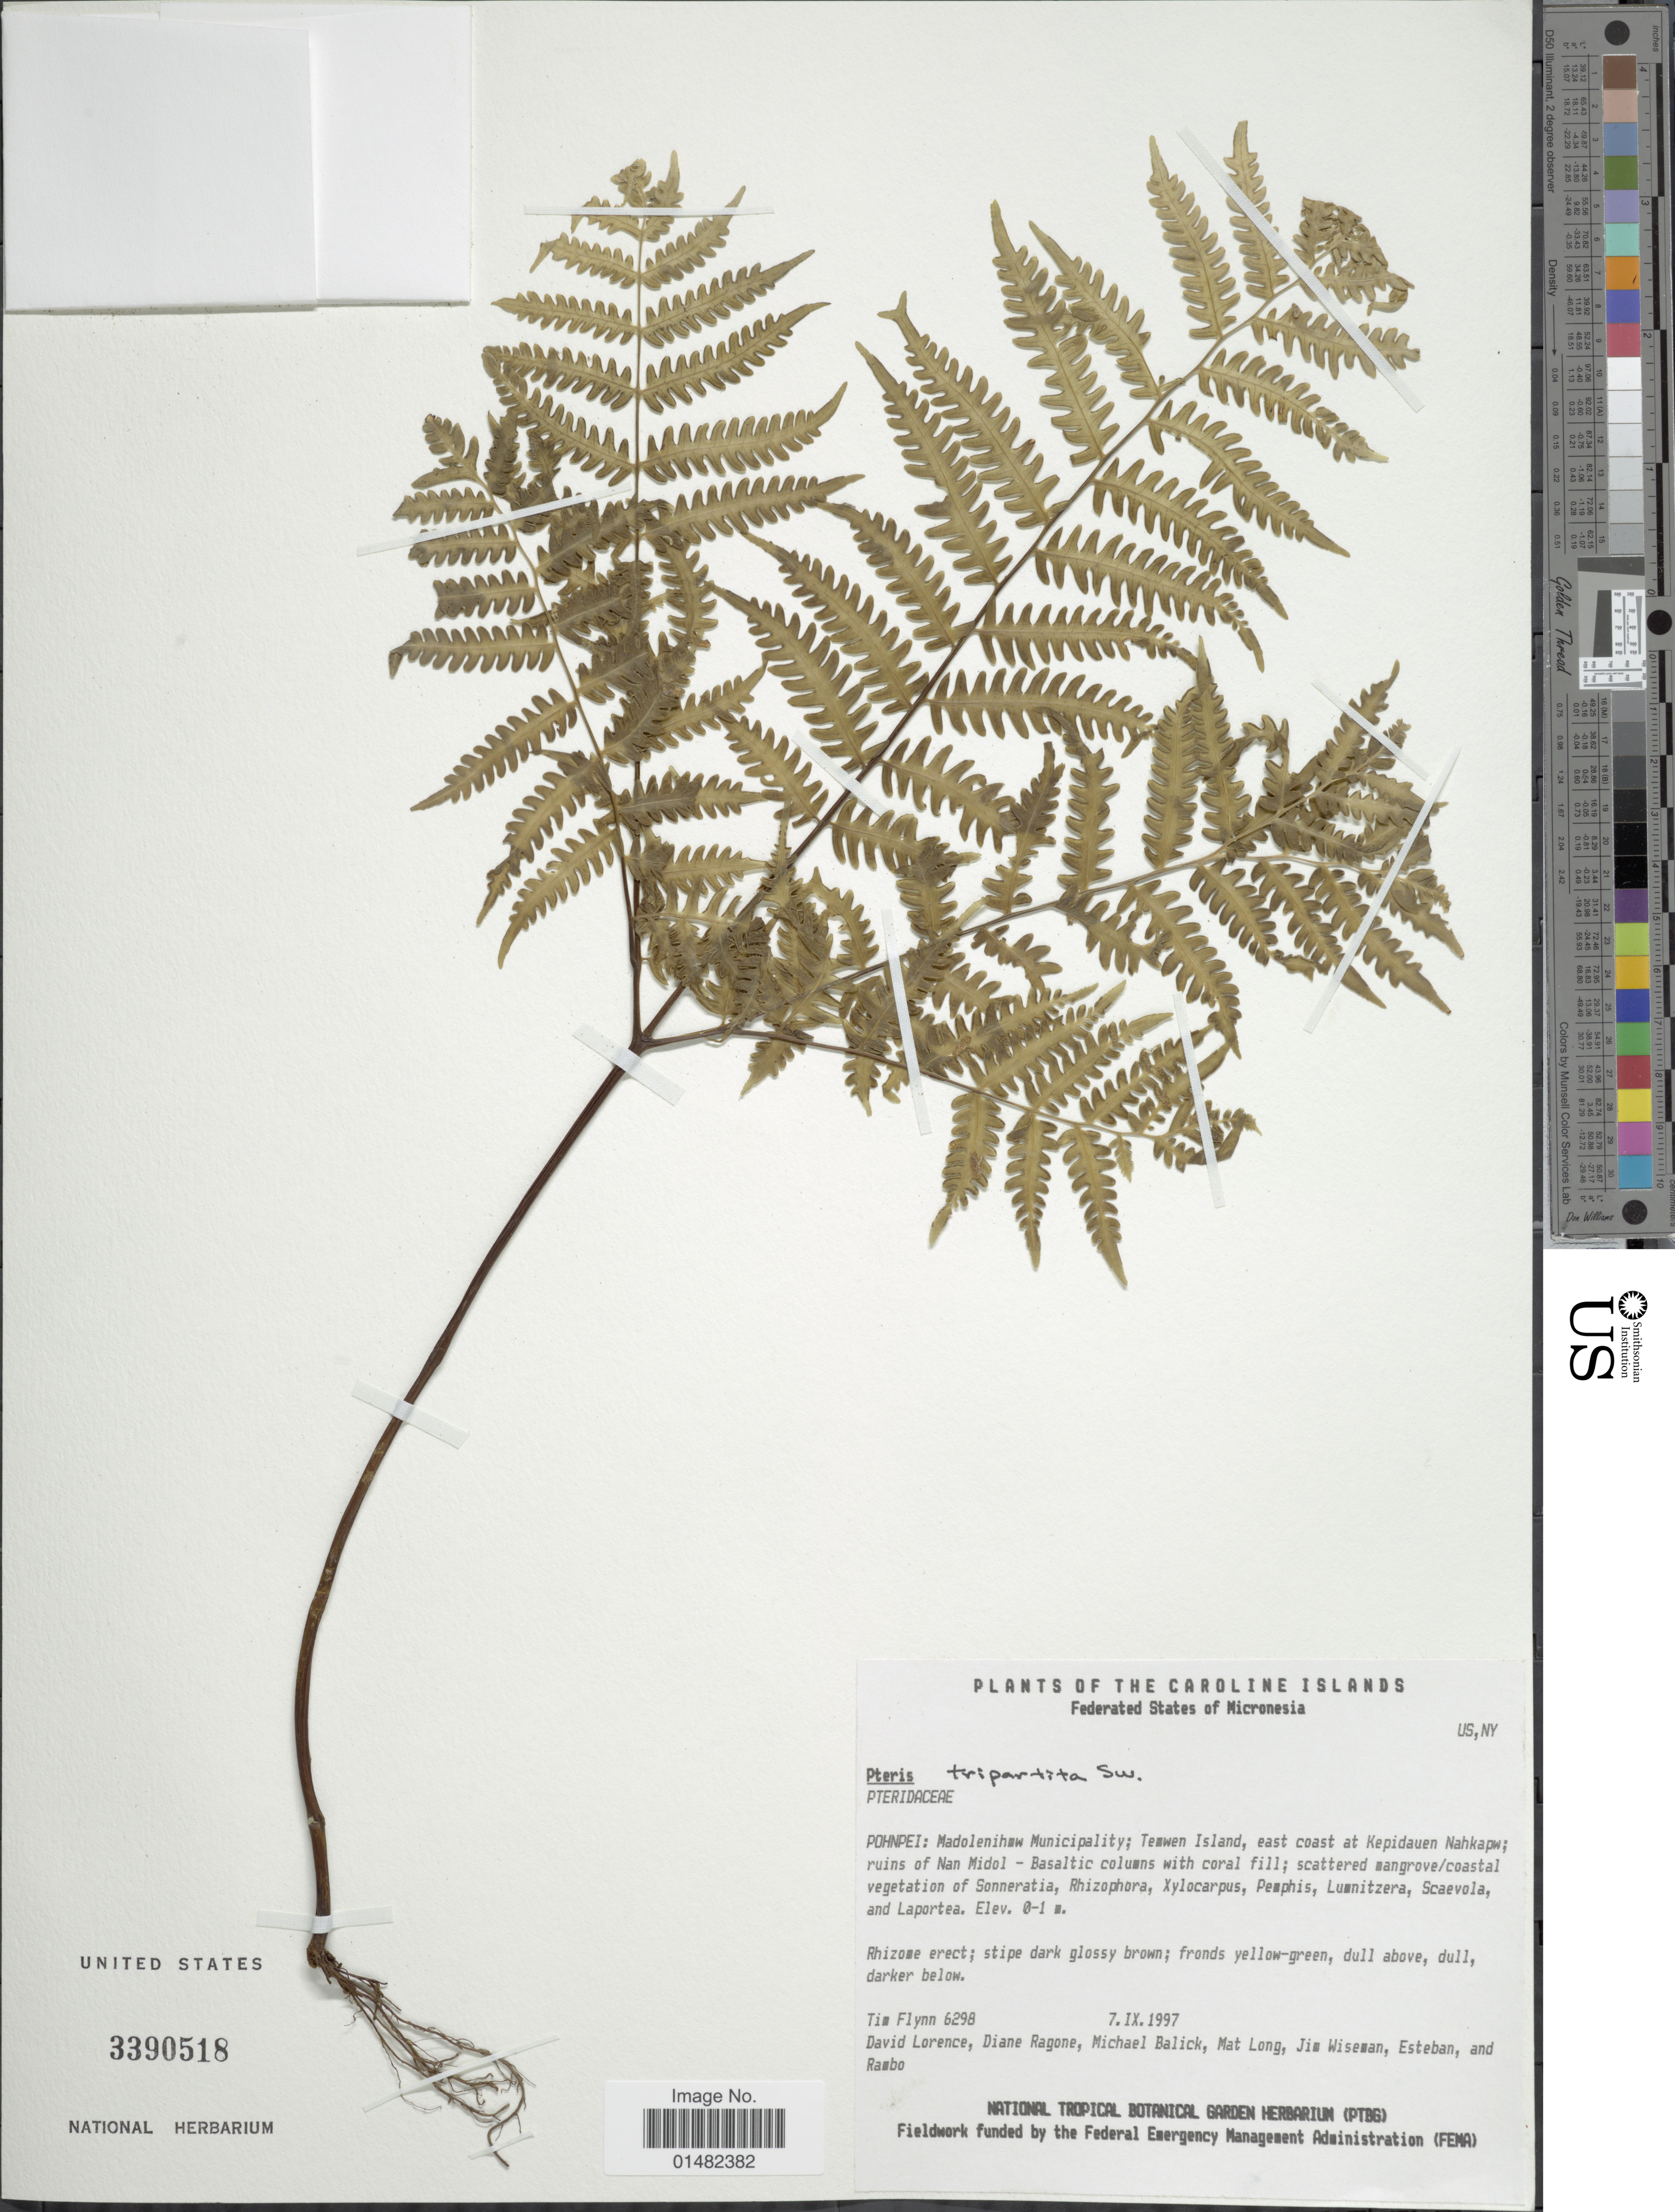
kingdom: Plantae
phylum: Tracheophyta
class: Polypodiopsida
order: Polypodiales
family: Pteridaceae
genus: Pteris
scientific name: Pteris tripartita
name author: Sw.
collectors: T. W. Flynn, D. Lorence, D. Ragone, M. J. Balick & et al.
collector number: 6298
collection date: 1997-09-07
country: Micronesia, Federated States of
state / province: Pohnpei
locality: The Caroline Islands. Madolenihaw Municipality; Teawen Island, east coast at Kepidauen Nahkapw; ruins of Nan Midol - Basaltic coluans with coral fill [interpreted]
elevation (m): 0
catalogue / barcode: US 3390518